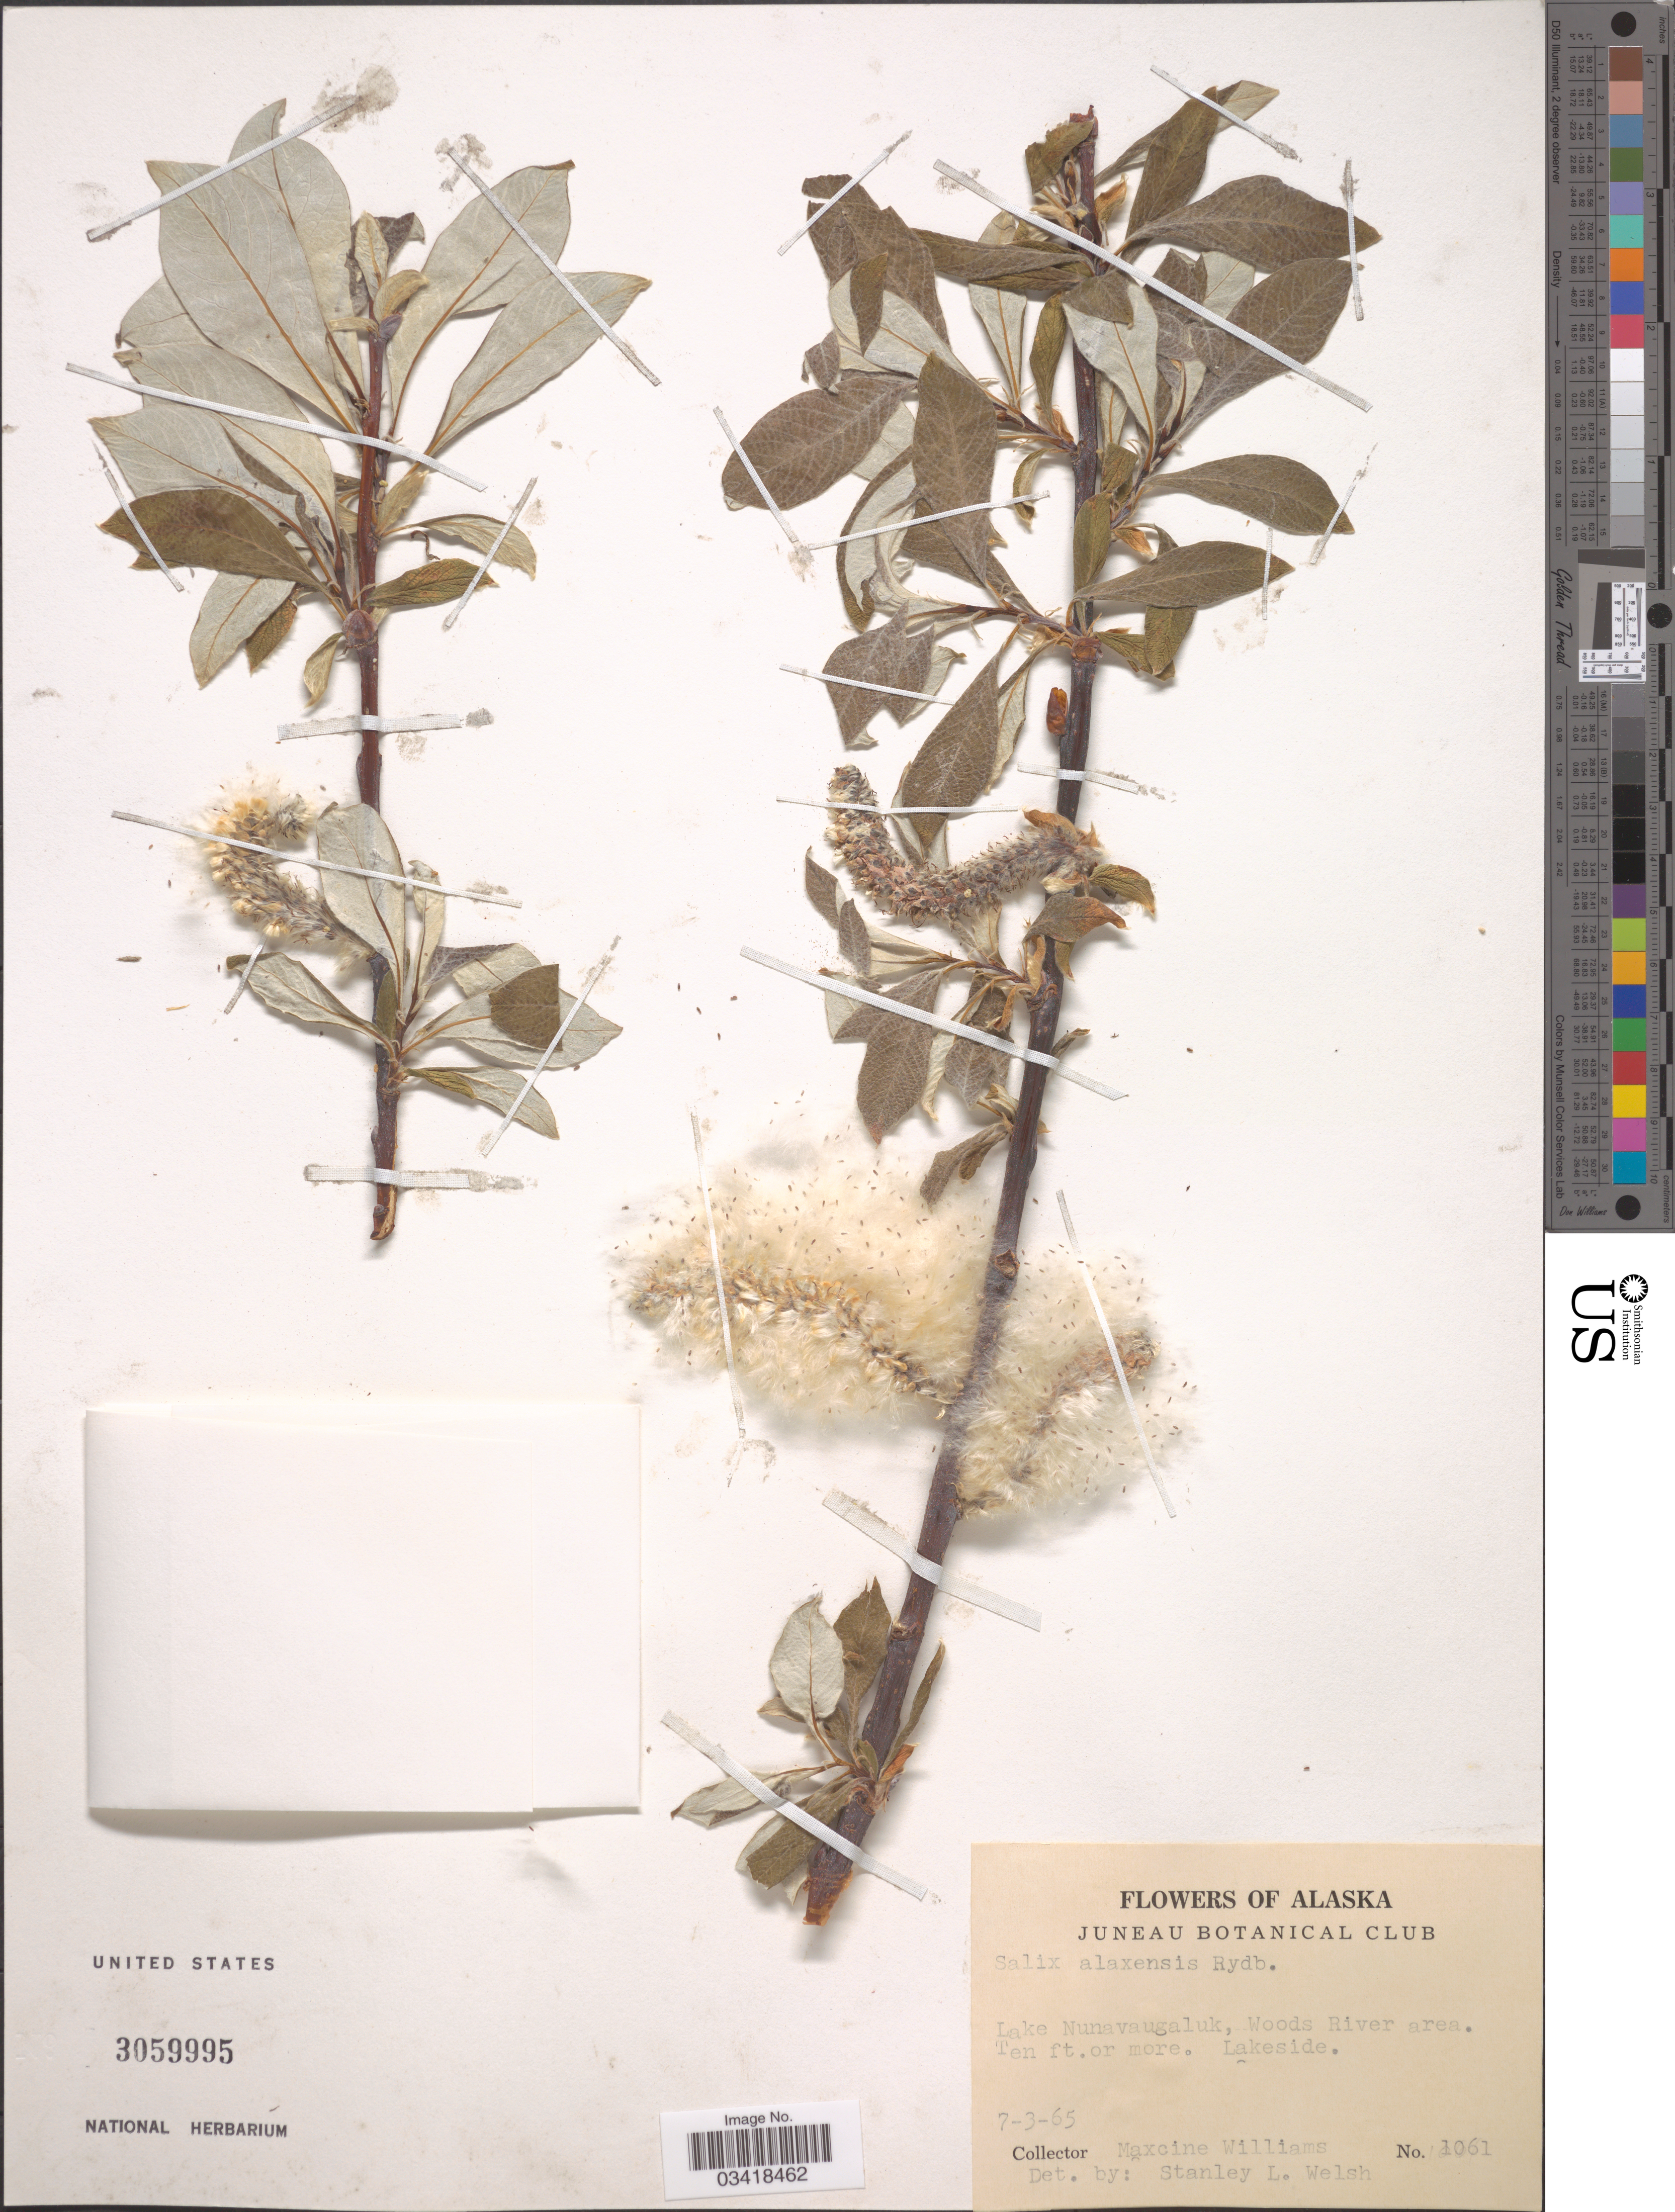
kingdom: Plantae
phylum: Tracheophyta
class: Magnoliopsida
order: Malpighiales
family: Salicaceae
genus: Salix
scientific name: Salix alaxensis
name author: (Andersson) Coville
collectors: M. Williams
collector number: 1061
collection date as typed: Transcribed d/m/y: 3/7/65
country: United States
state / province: Alaska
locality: Lake Nunavaugaluk, Woods River area. Lakeside.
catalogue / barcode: US 3059995